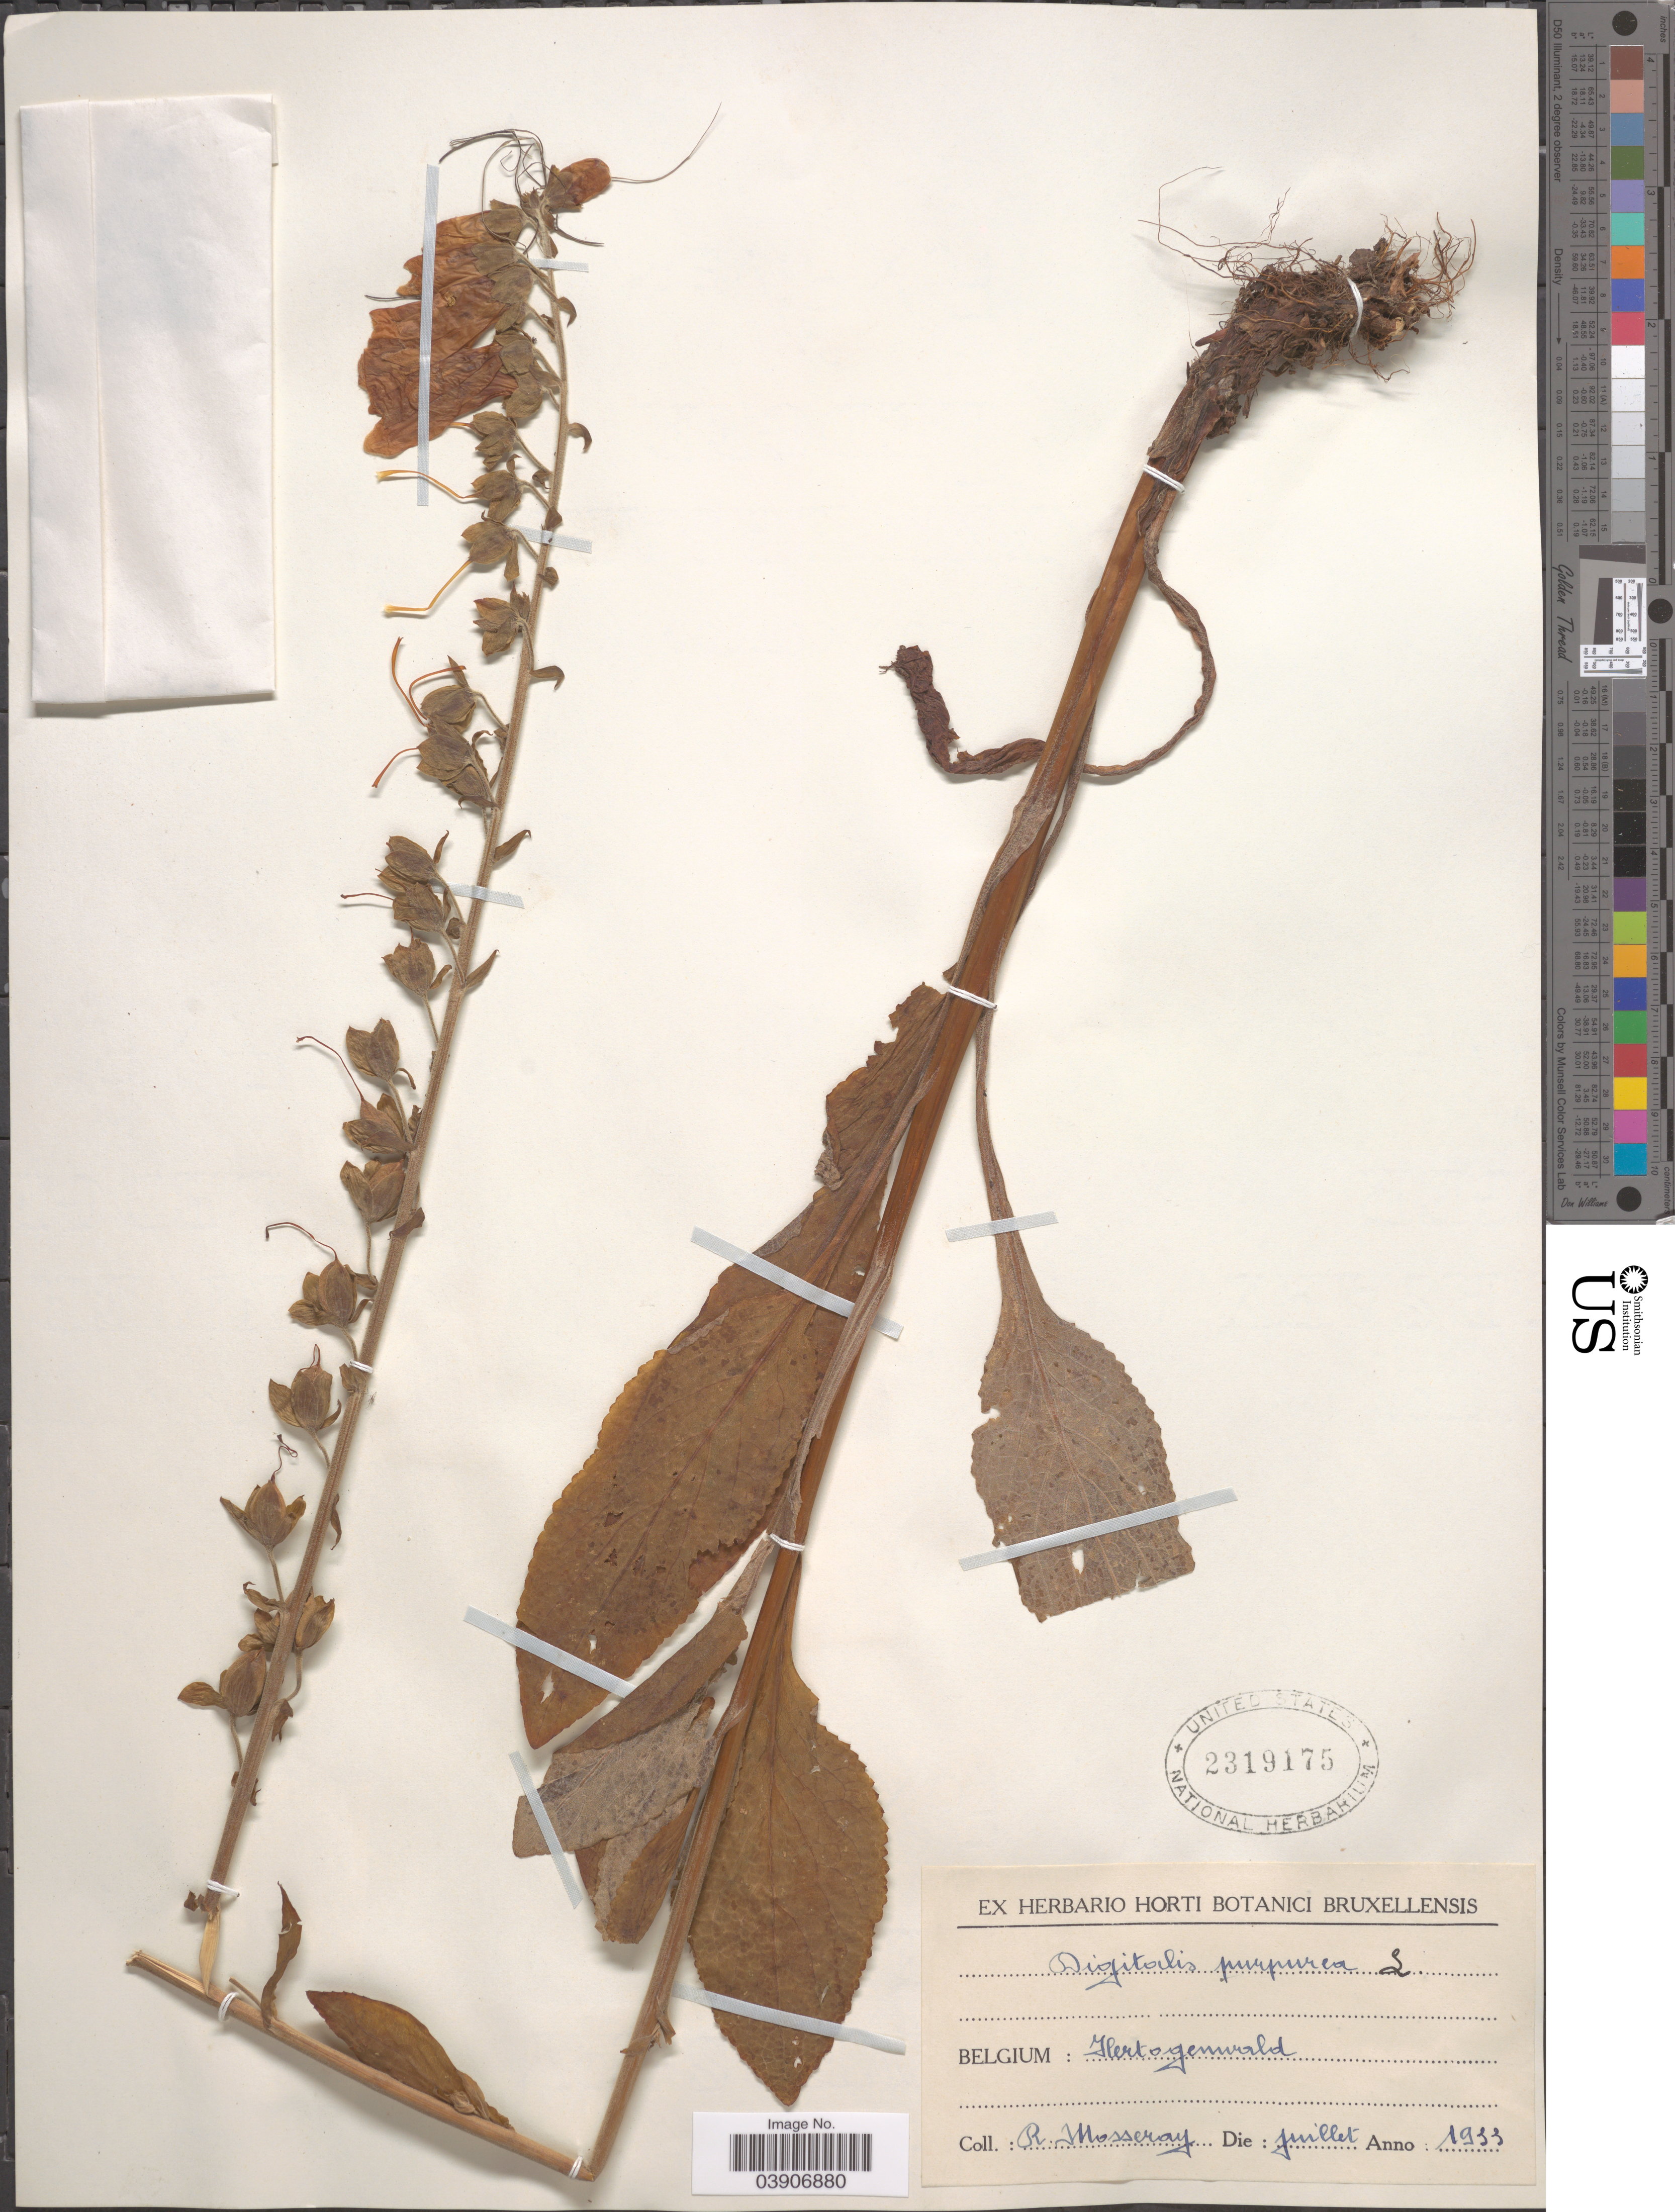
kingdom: Plantae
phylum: Tracheophyta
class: Magnoliopsida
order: Lamiales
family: Plantaginaceae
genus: Digitalis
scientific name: Digitalis purpurea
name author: L.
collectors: R. Mosseray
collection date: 1933-07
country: Belgium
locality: Hertogenwald.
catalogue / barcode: US 2319175